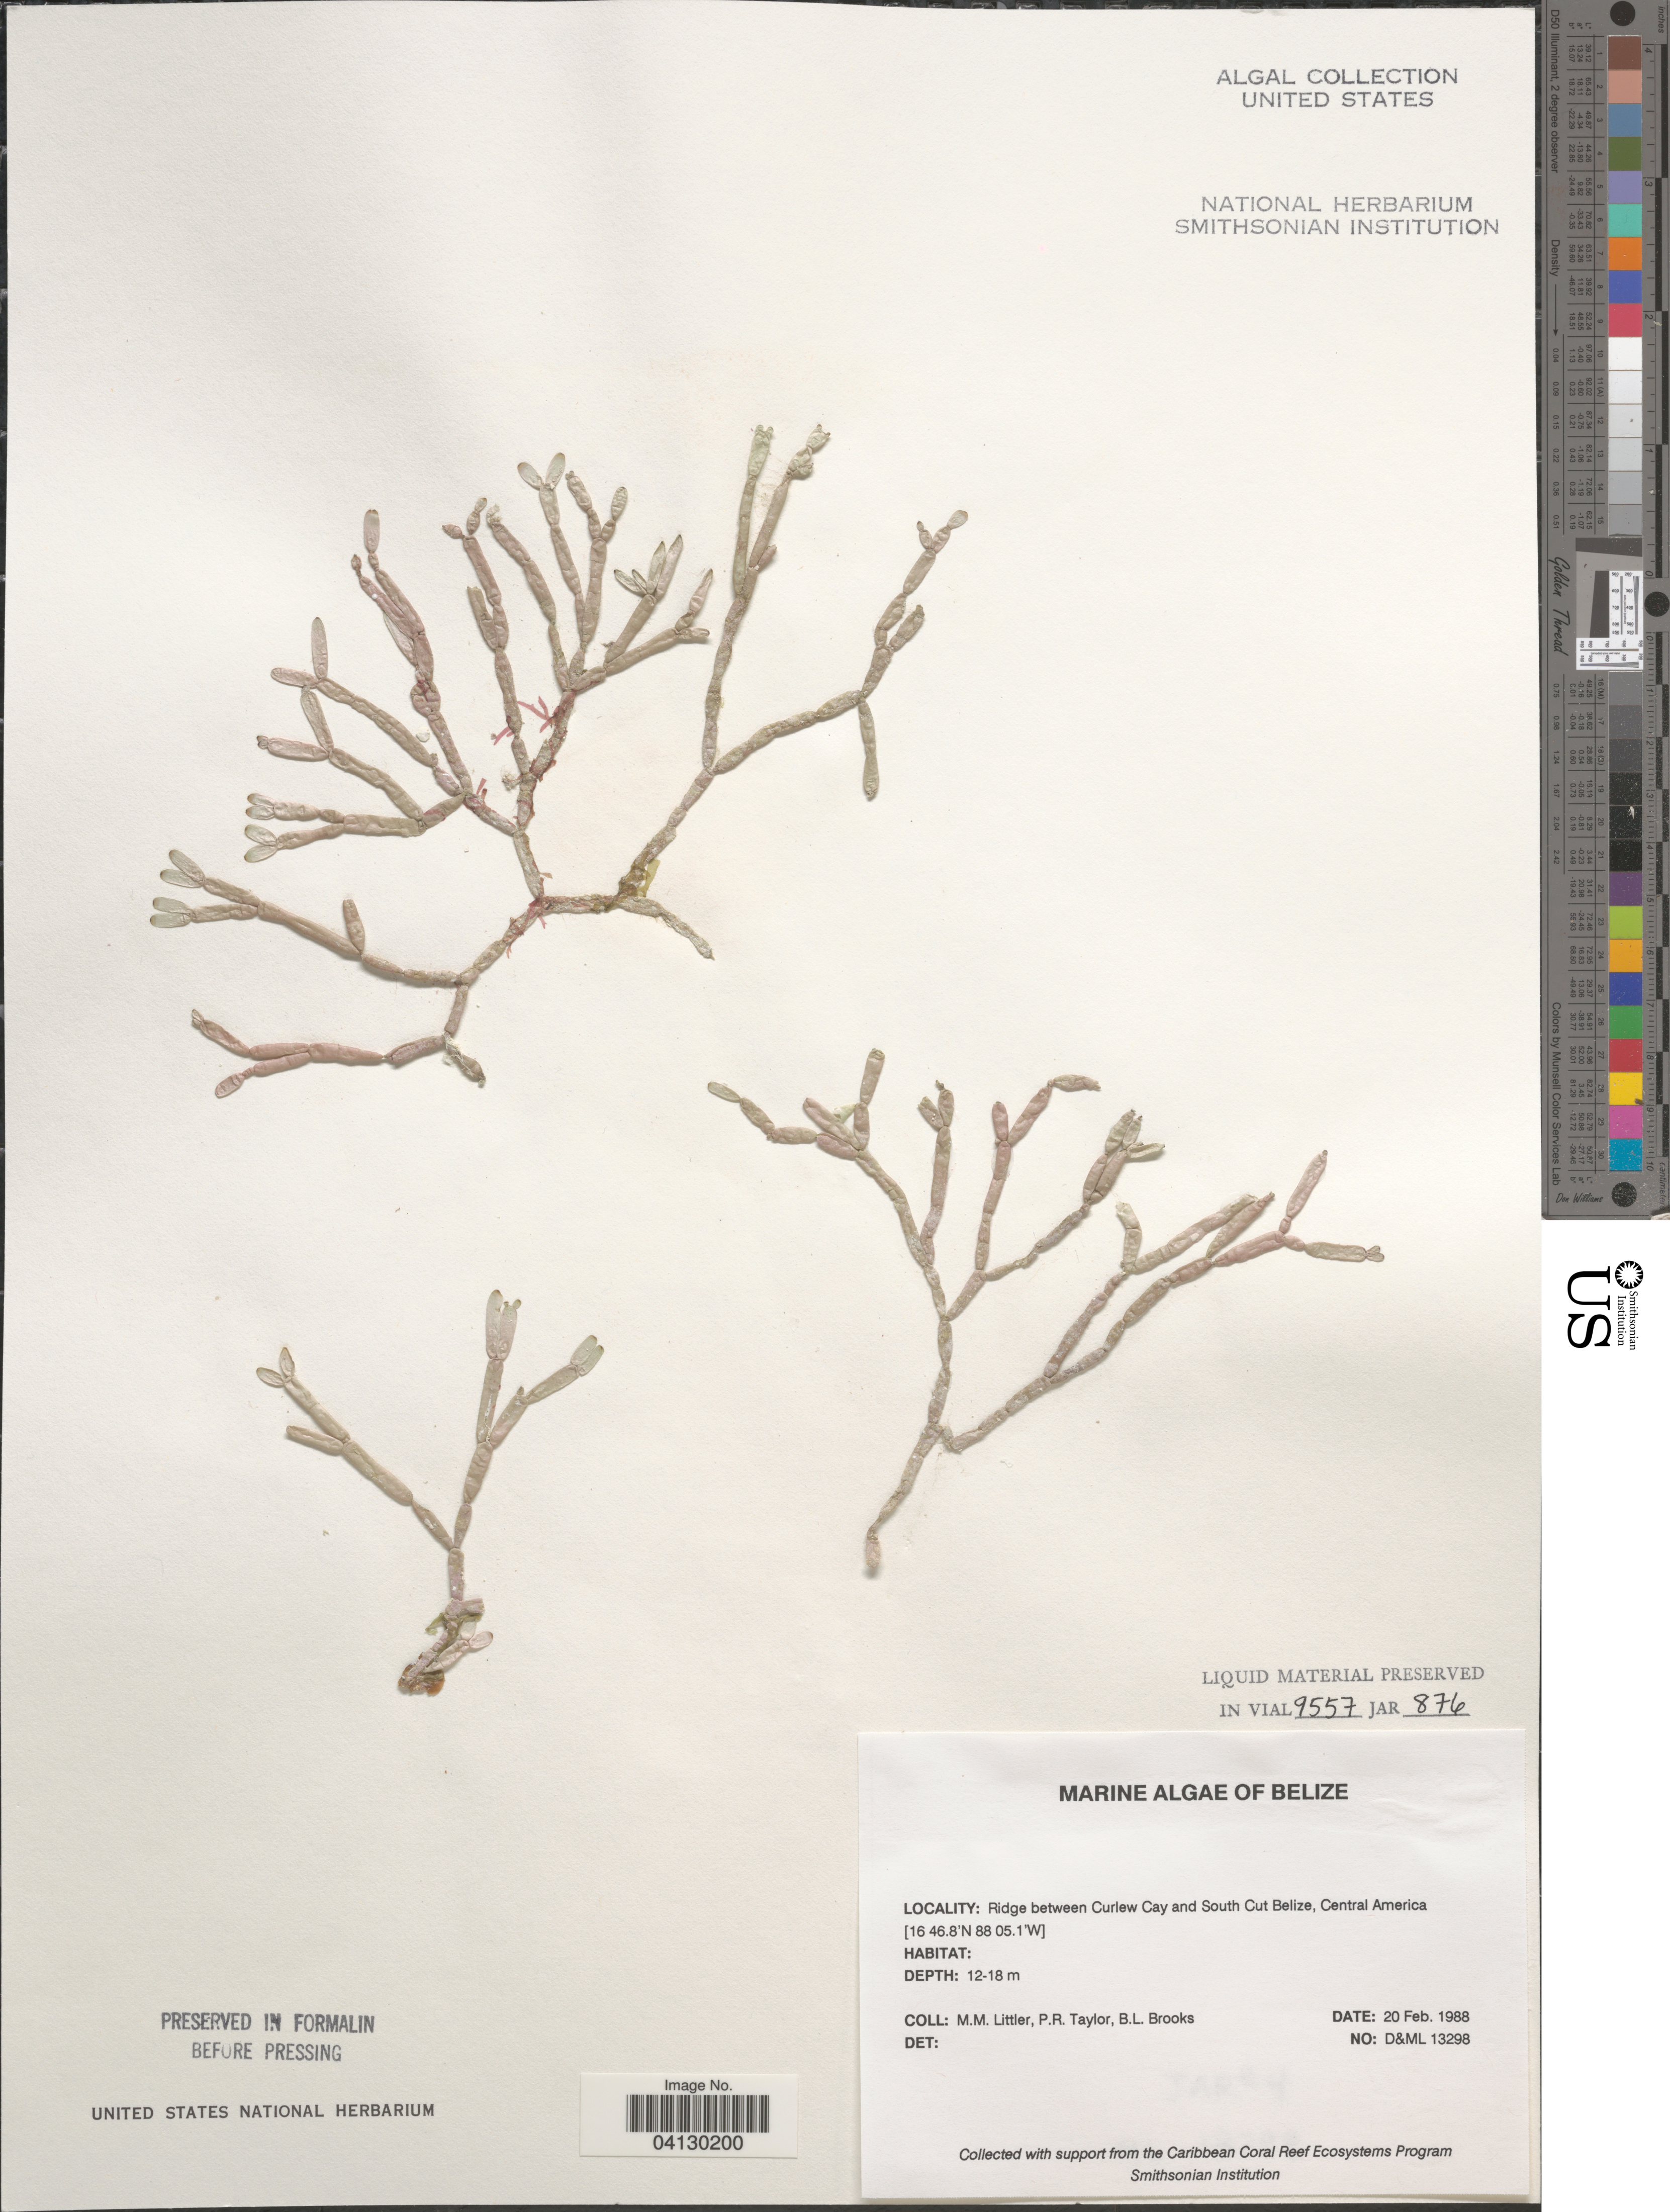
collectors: P. R. Taylor & B. Brooks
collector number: D&ML13298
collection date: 1988-02-20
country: Belize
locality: Ridge between Curlew Cay and South Cut Belize.